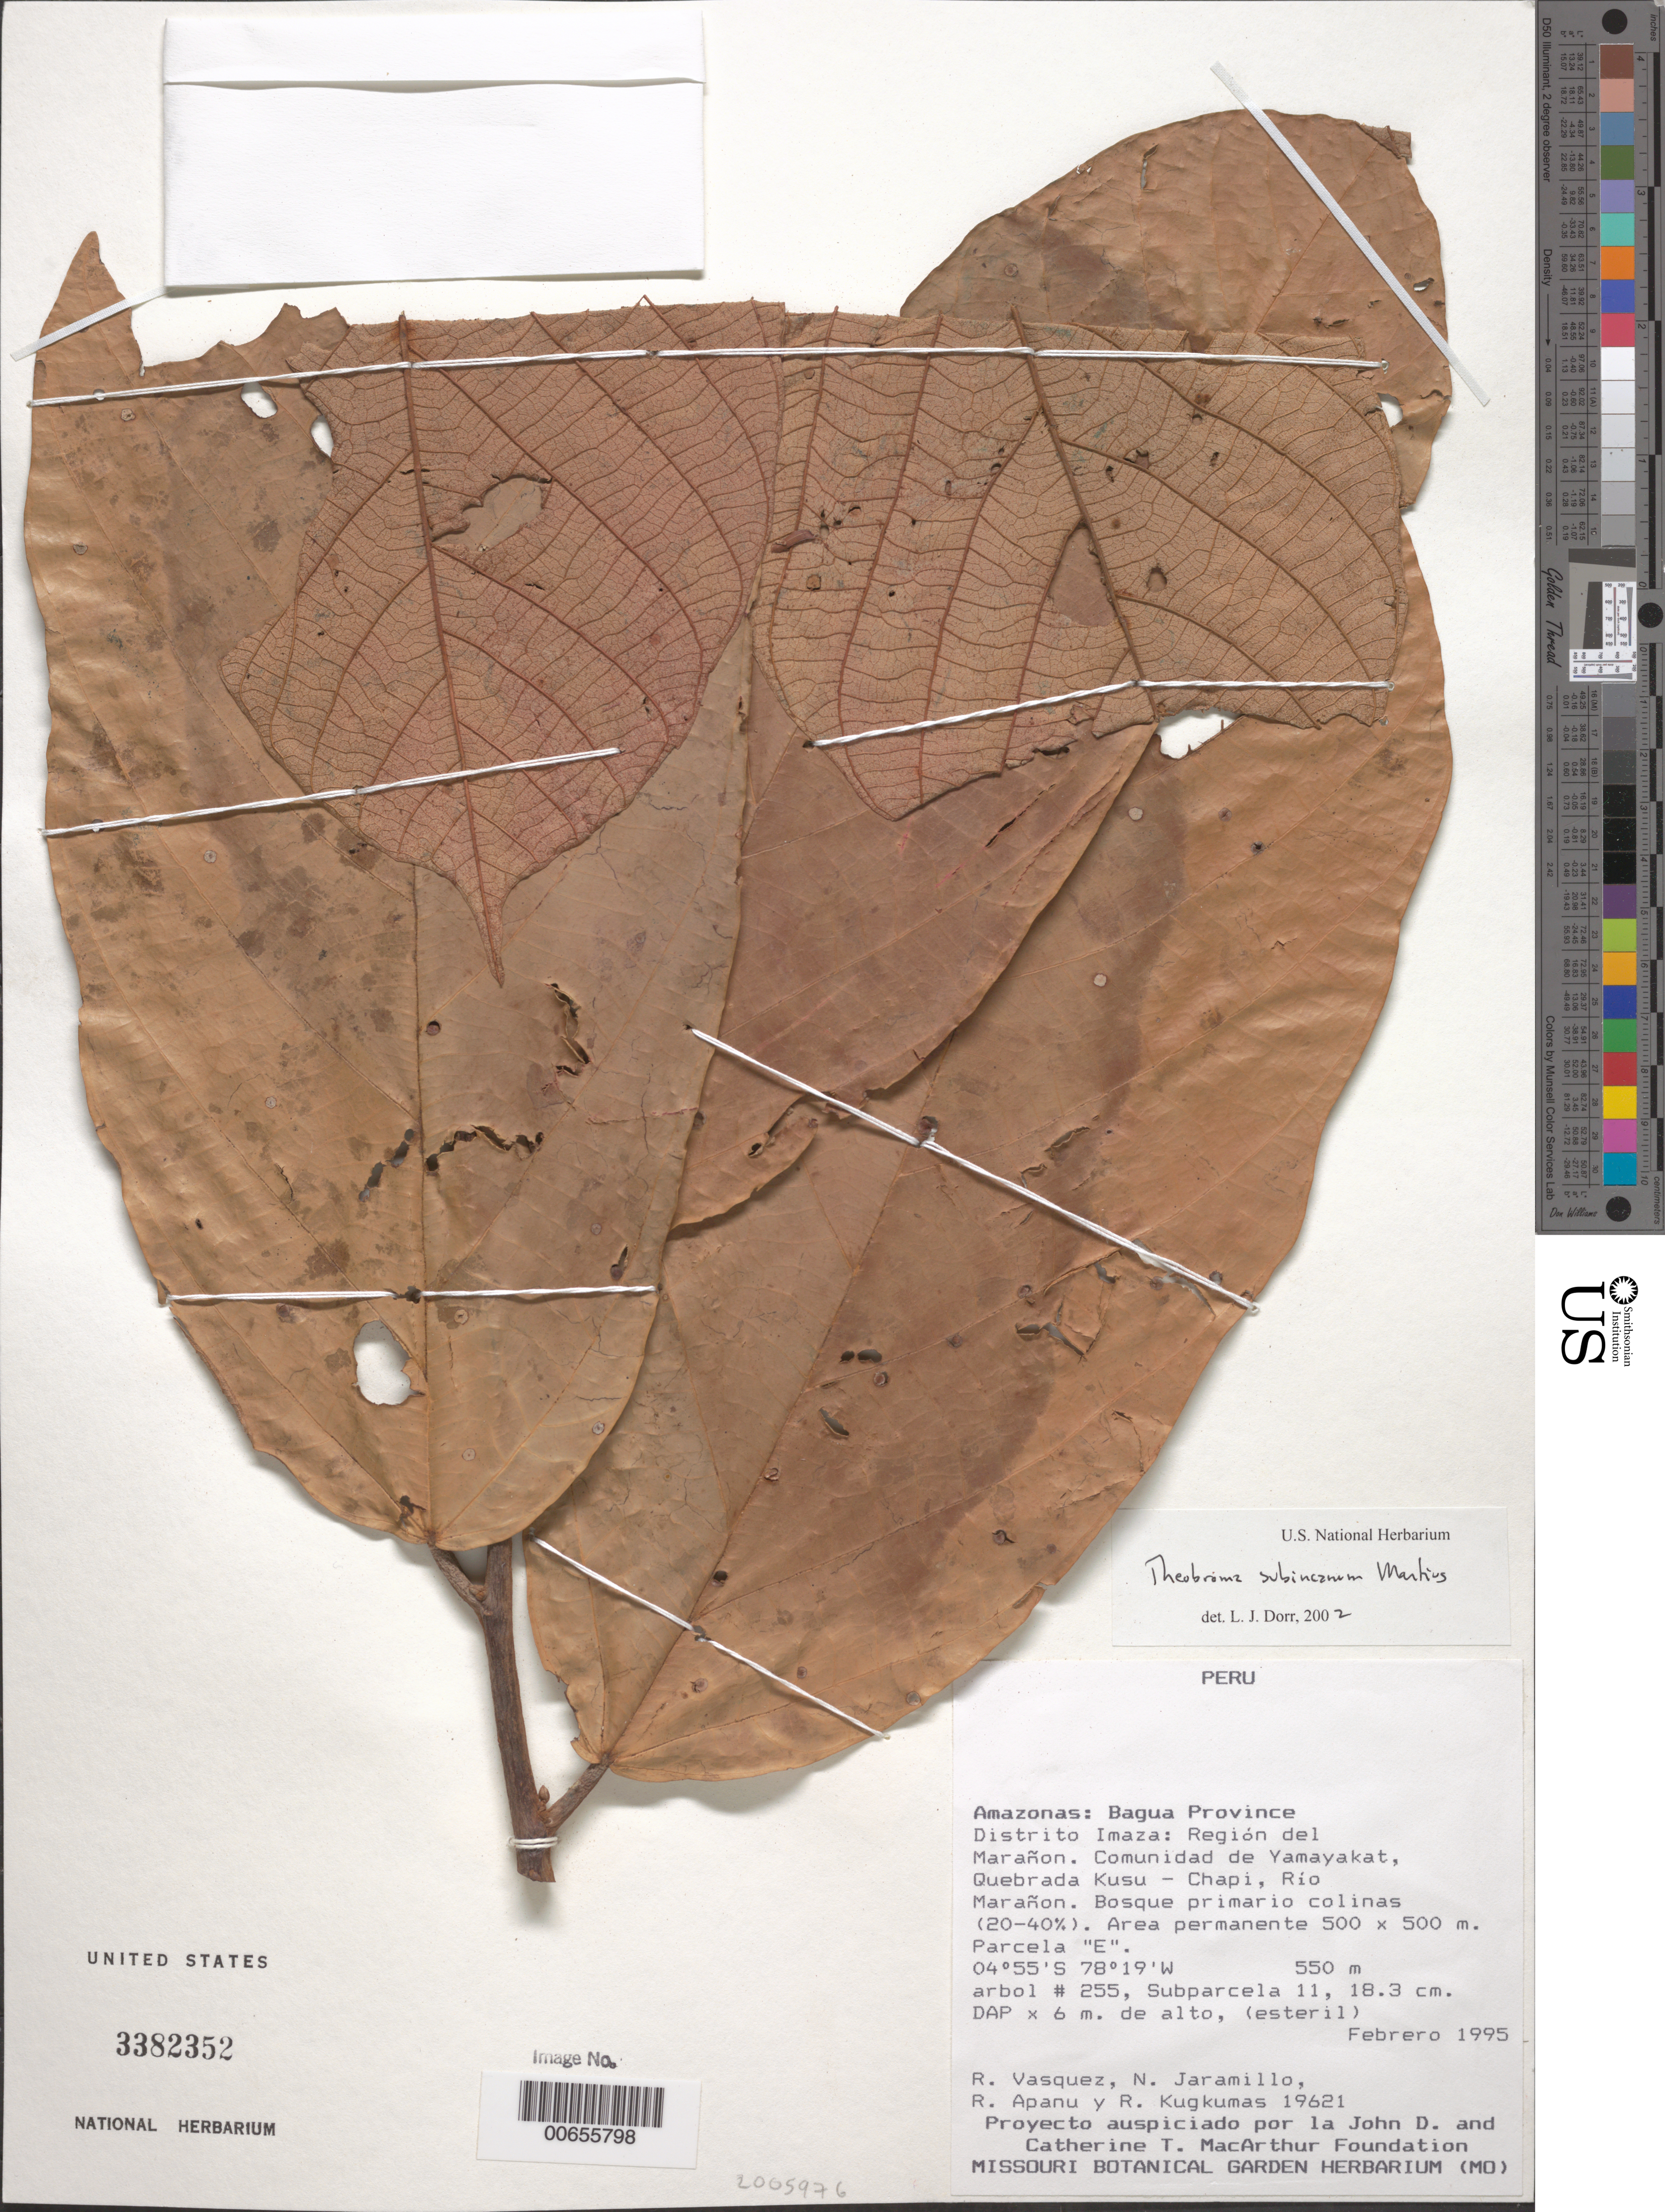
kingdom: Plantae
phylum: Tracheophyta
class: Magnoliopsida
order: Malvales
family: Malvaceae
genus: Theobroma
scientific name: Theobroma subincanum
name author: Mart.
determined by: Dorr, L. J., (BOT), Smithsonian Institution - National Museum of Natural History (UNITED STATES)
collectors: R. Vasquez, N. Jaramillo, R. Apanu N. & R. Kugkumas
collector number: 19621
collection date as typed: Feb 1995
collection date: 1995-02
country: Peru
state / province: Amazonas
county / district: Bagua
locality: Distrito Imaza: región del Marañon, comunidad de Yamayakat, Quebrada Kusu-Chapi, Río Marañon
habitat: Bosque primario colinas (20-40%). Area permanente 500 x 500 m. Parcela E.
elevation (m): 550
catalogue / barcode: US 3382352